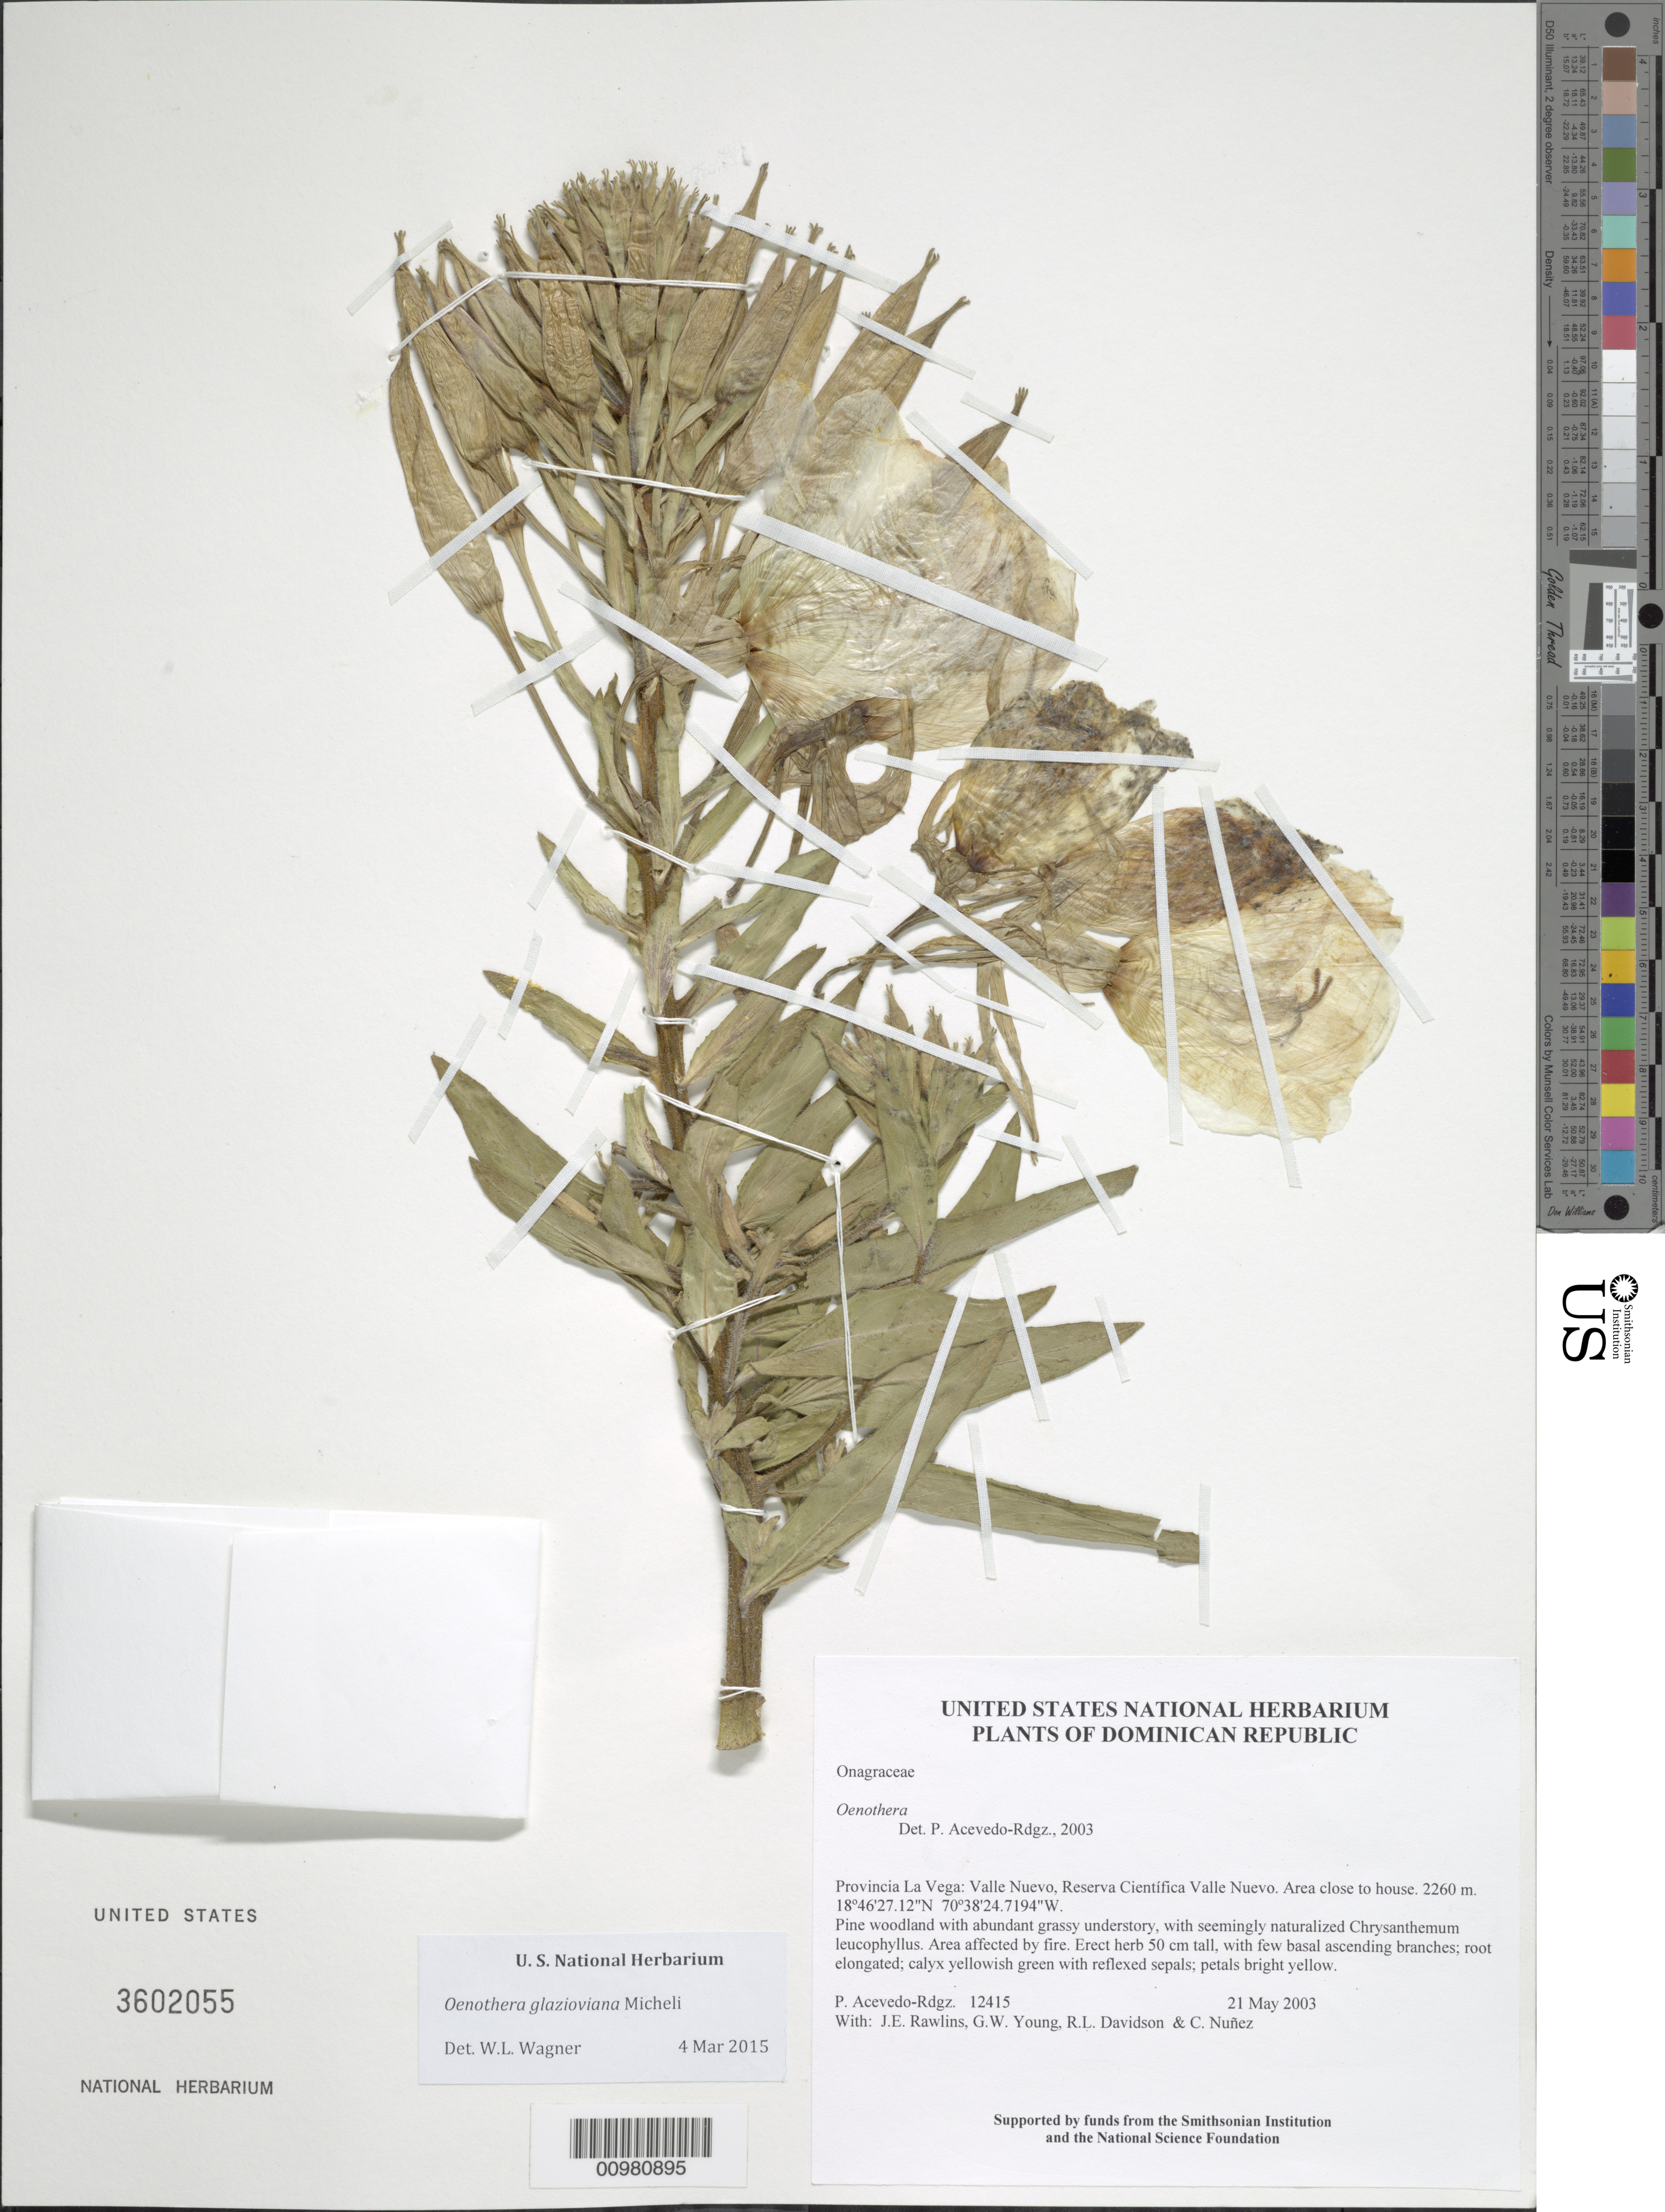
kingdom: Plantae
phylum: Tracheophyta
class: Magnoliopsida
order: Myrtales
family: Onagraceae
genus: Oenothera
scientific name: Oenothera glazioviana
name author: Micheli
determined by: Wagner, W. L., (BOT), Smithsonian Institution - National Museum of Natural History (UNITED STATES)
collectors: P. Acevedo-Rodr., J. Rawlins, G. Young, R. Davidson & C. Nunez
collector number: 12415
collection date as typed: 21 May 2003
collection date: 2003-05-21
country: Dominican Republic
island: Hispaniola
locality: Provincia La Vega: Valle Nuevo, Reserva Científica Valle Nuevo. Area close to house.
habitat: Pine woodland with abundant grassy understory, with seemingly naturalized Chrysanthemum leucophyllus. Area affected by fire.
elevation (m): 2260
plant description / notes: US, NY, K, MO, P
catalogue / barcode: US 3602055